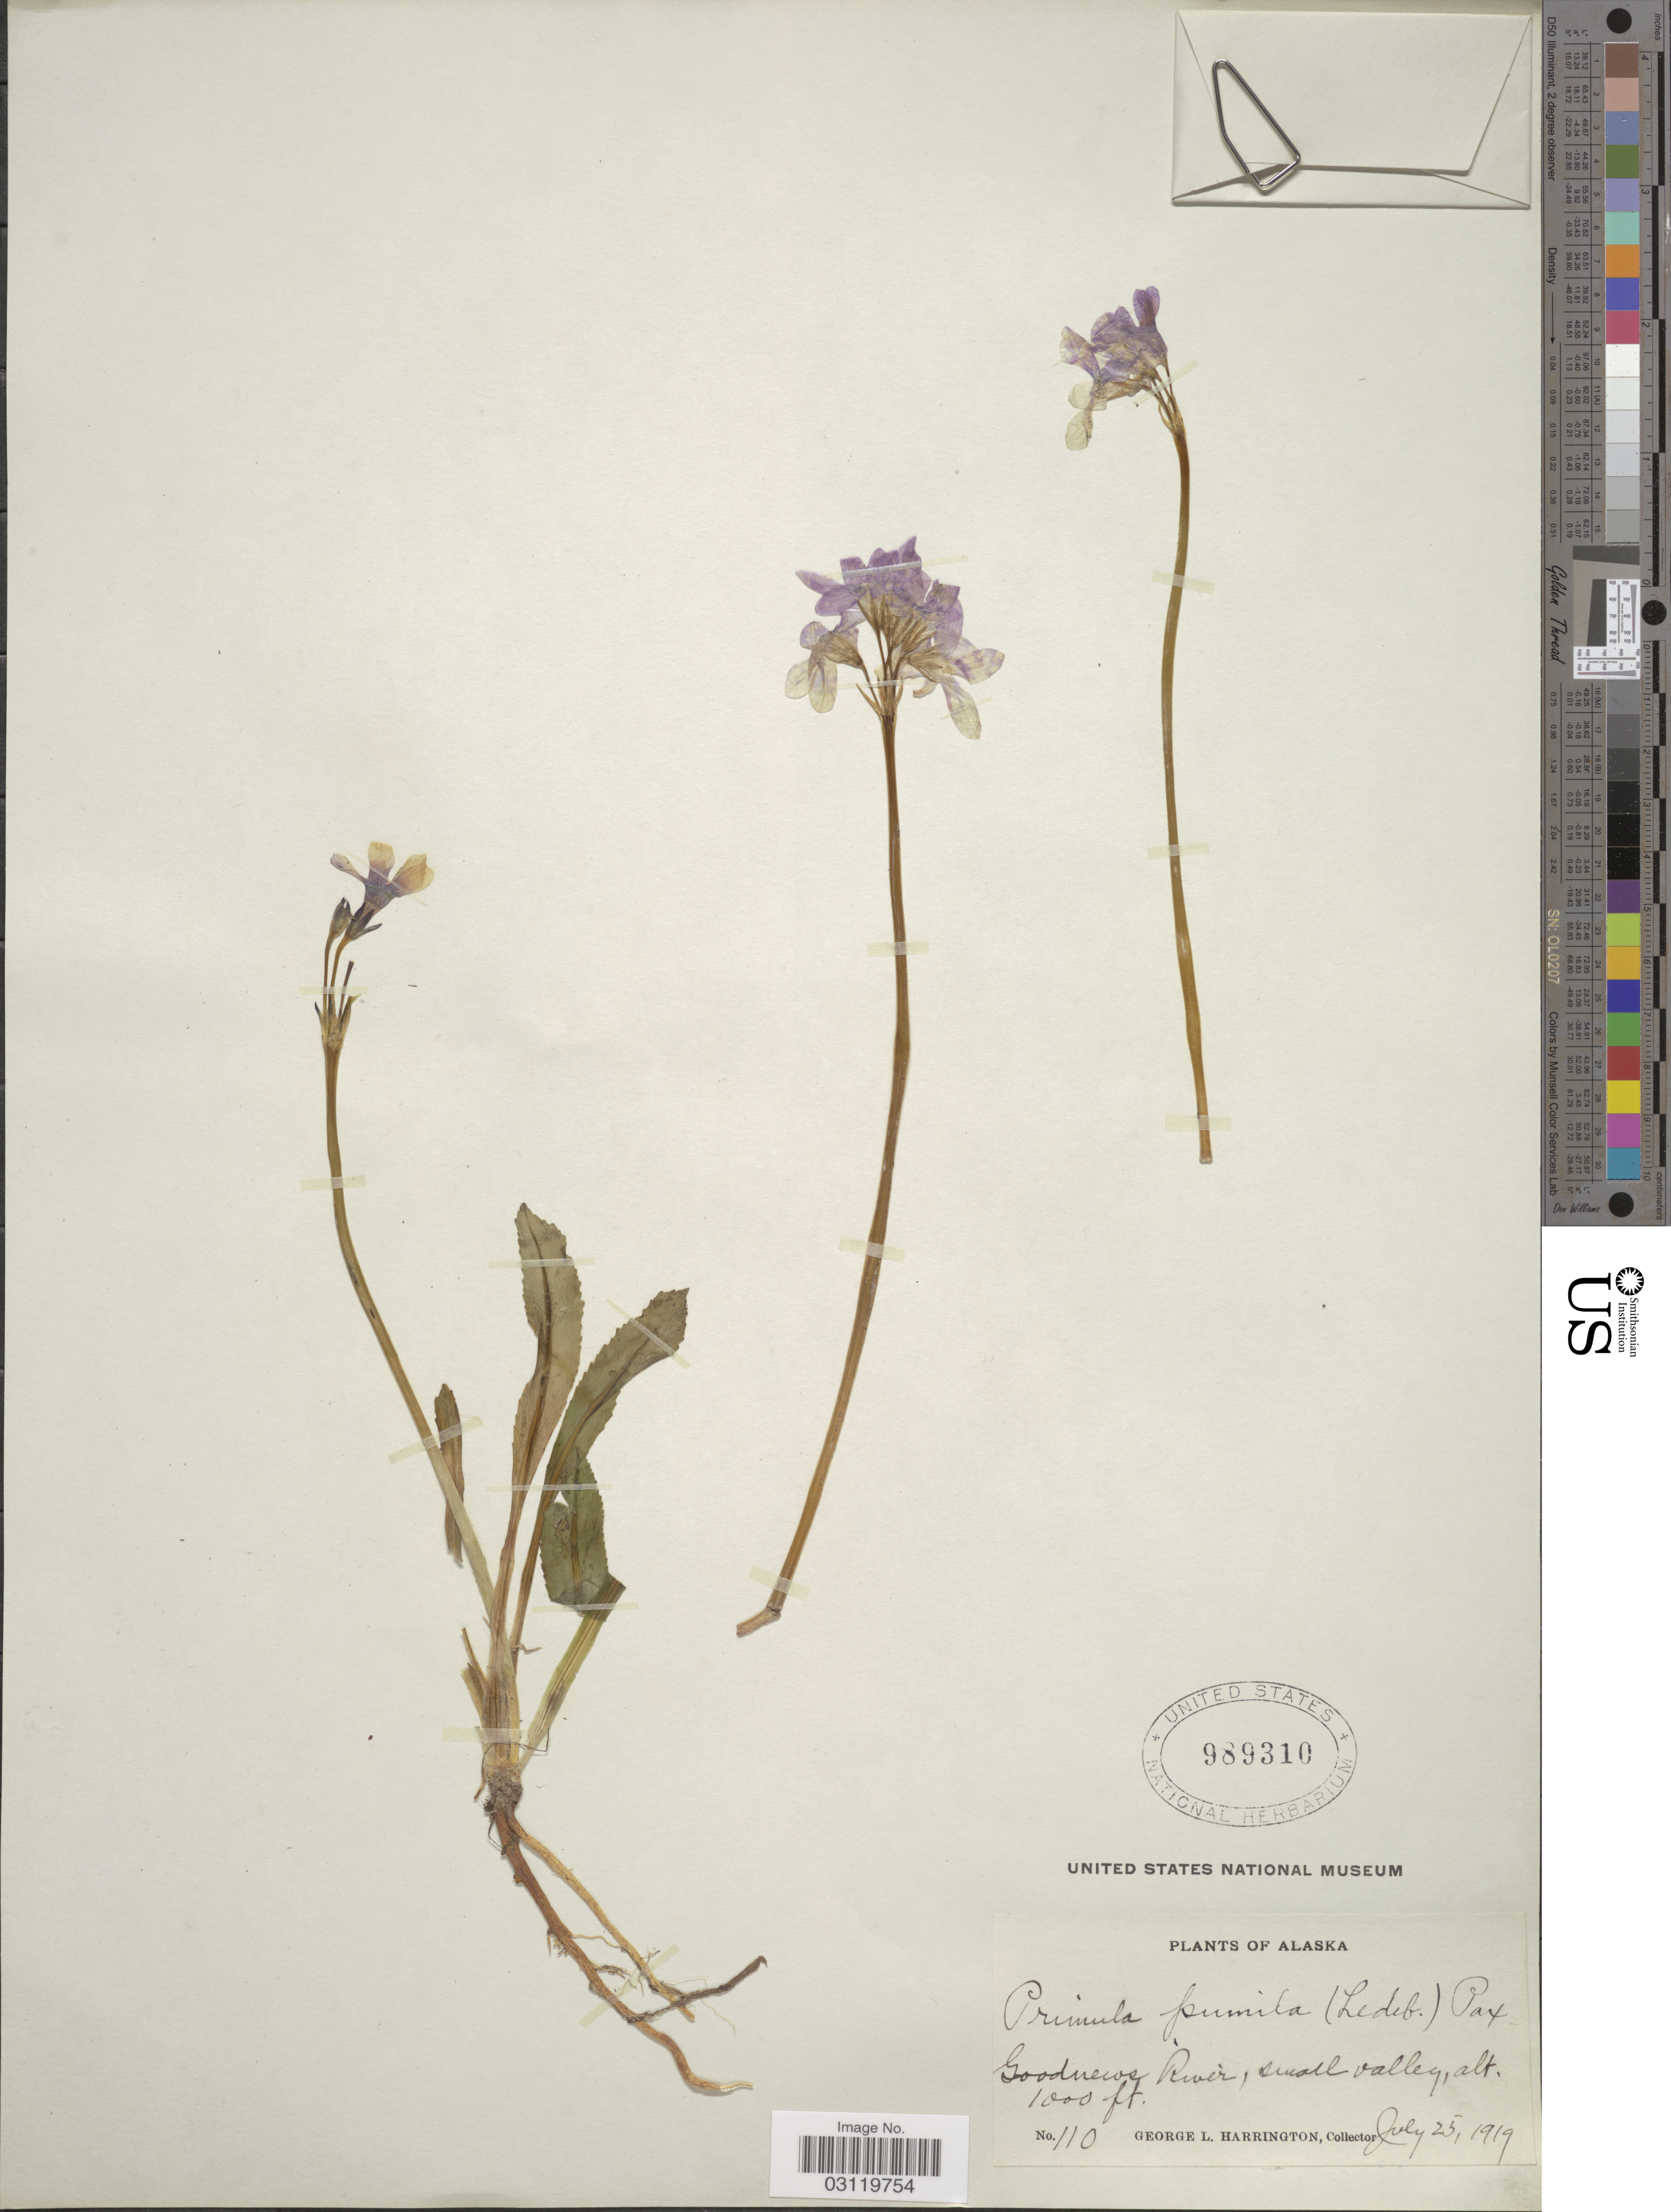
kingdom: Plantae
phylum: Tracheophyta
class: Magnoliopsida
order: Ericales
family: Primulaceae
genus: Primula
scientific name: Primula tschuktschorum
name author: Kjellm.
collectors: G. Harrington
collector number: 110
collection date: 1919-07-25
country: United States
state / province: Alaska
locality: Goodnews River, small valley.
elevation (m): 305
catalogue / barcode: US 989310